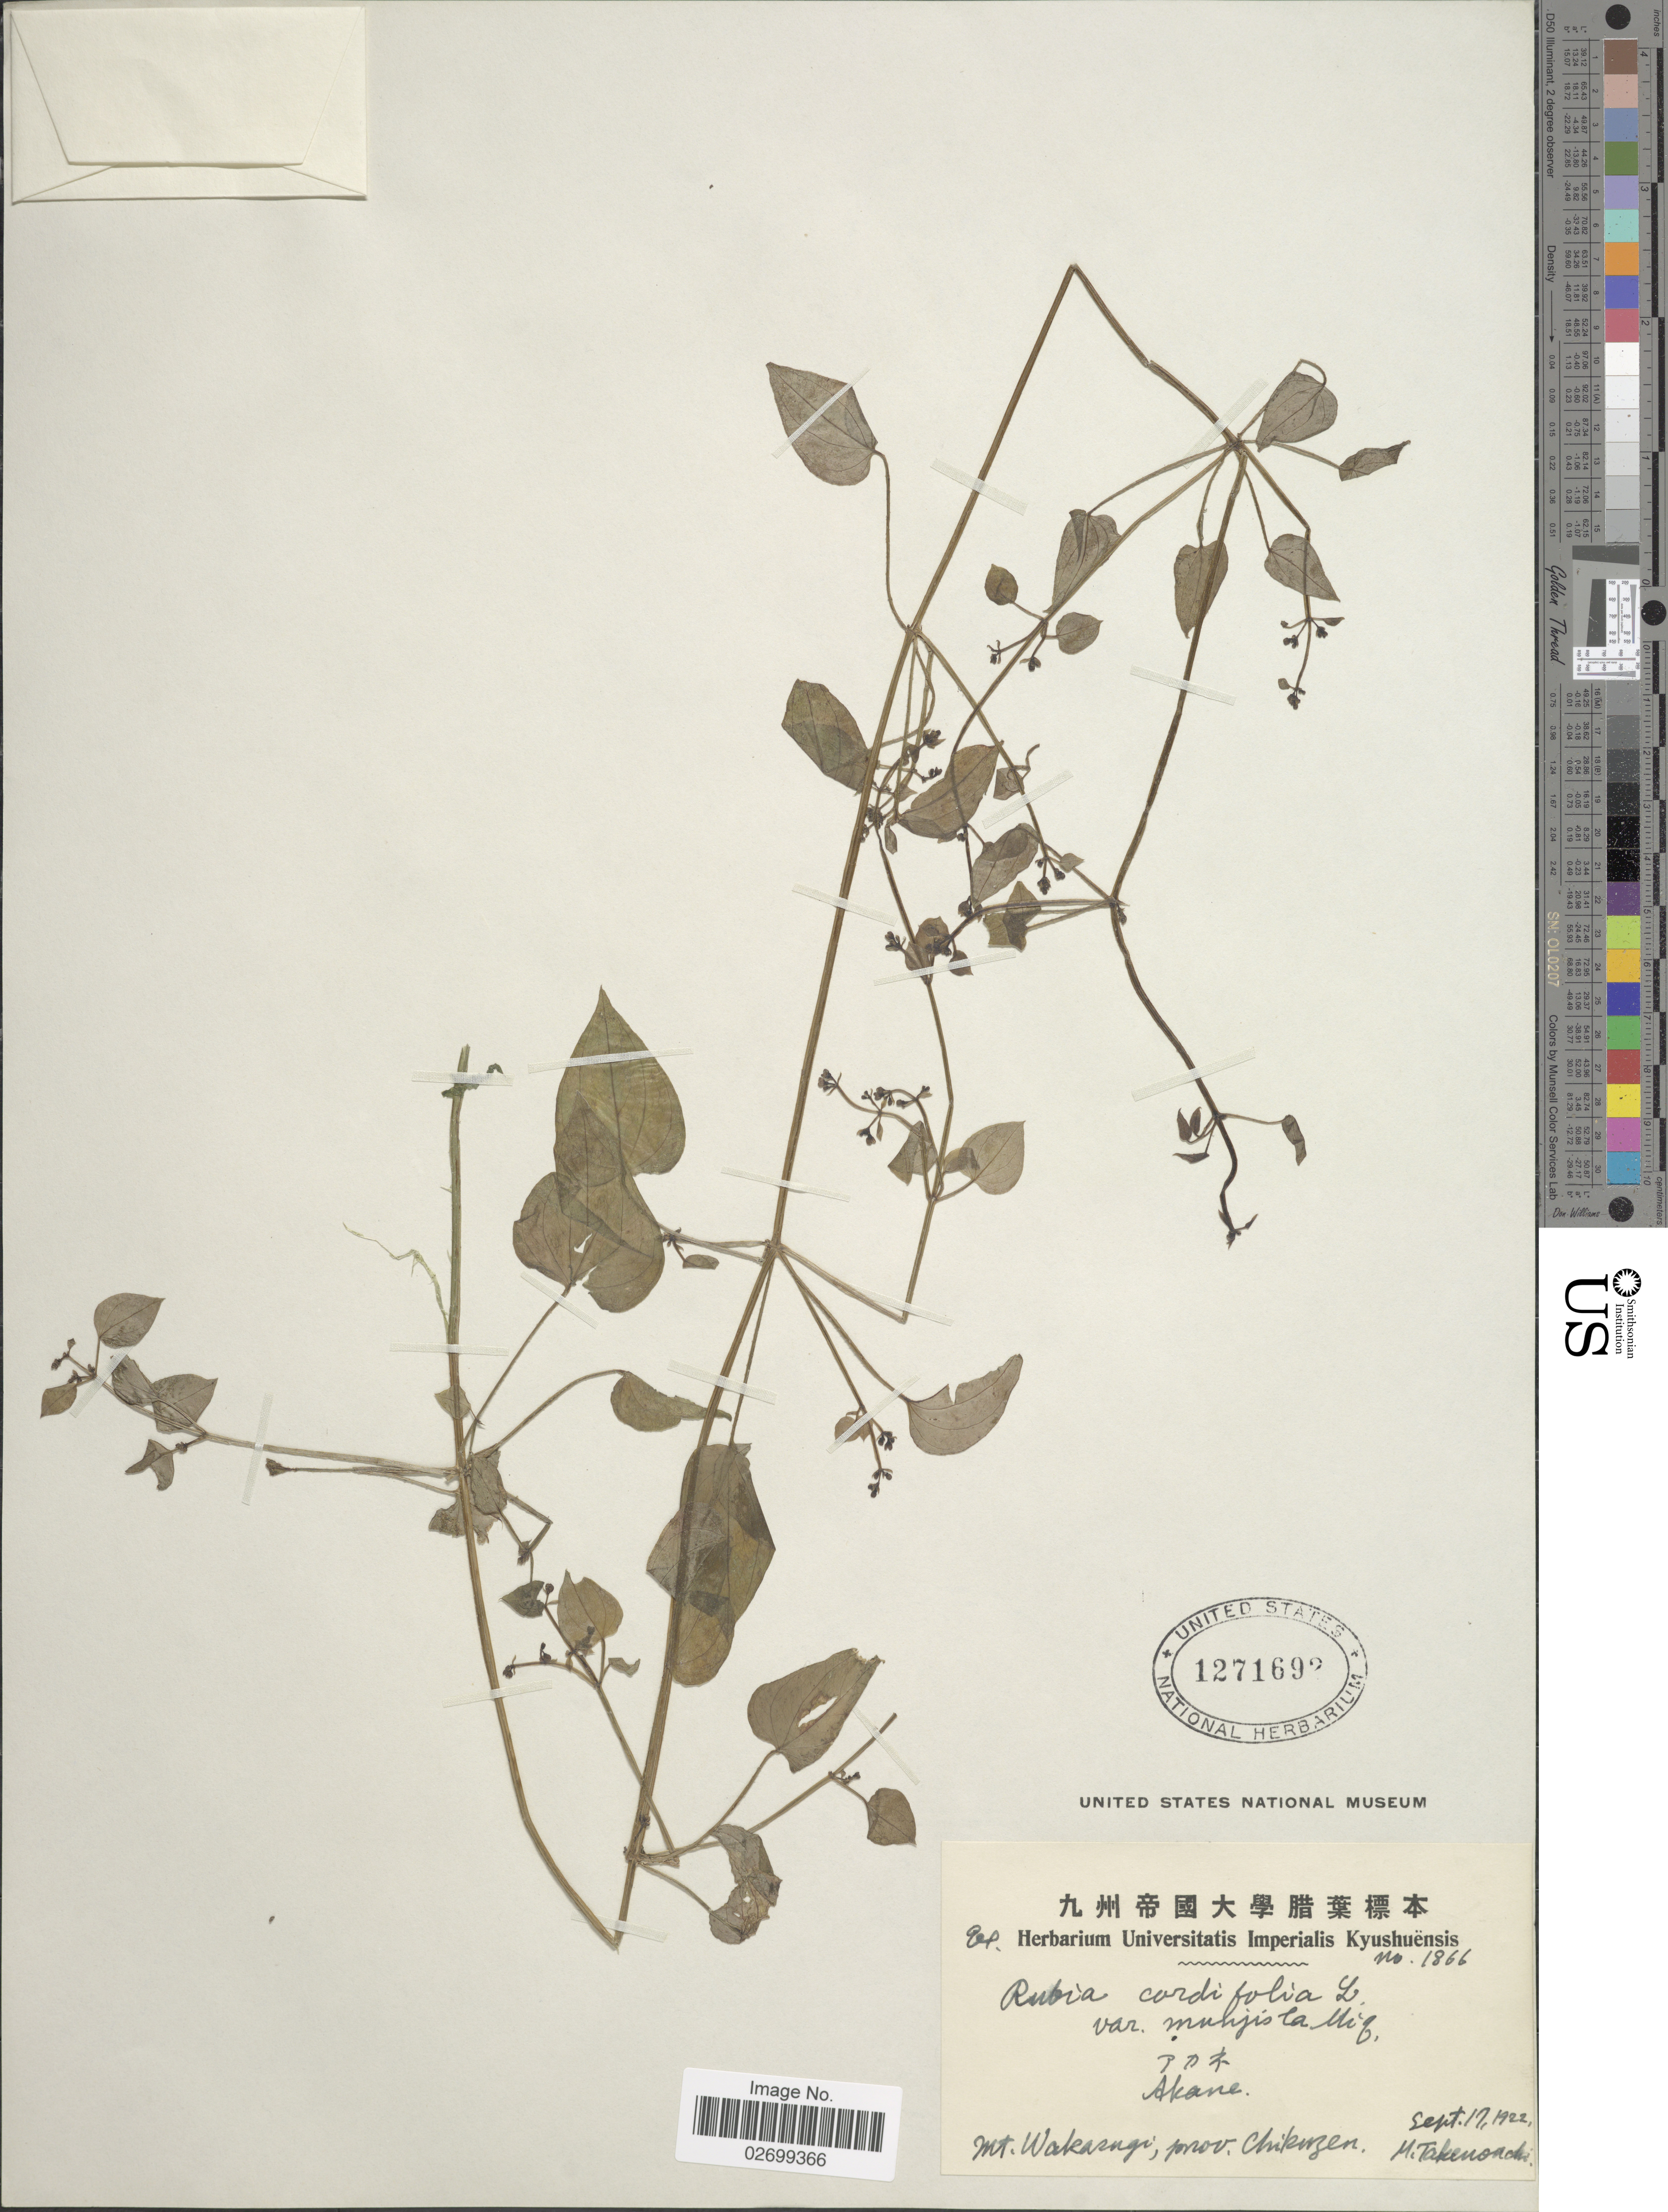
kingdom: Plantae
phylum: Tracheophyta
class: Magnoliopsida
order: Gentianales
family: Rubiaceae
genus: Rubia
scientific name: Rubia akane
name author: Nakai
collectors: M. Takenouchi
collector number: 1866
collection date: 1922-09-17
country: Japan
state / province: Hukuoka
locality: Mt. Wakasugi, prov. Chikuzen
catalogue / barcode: US 1271692